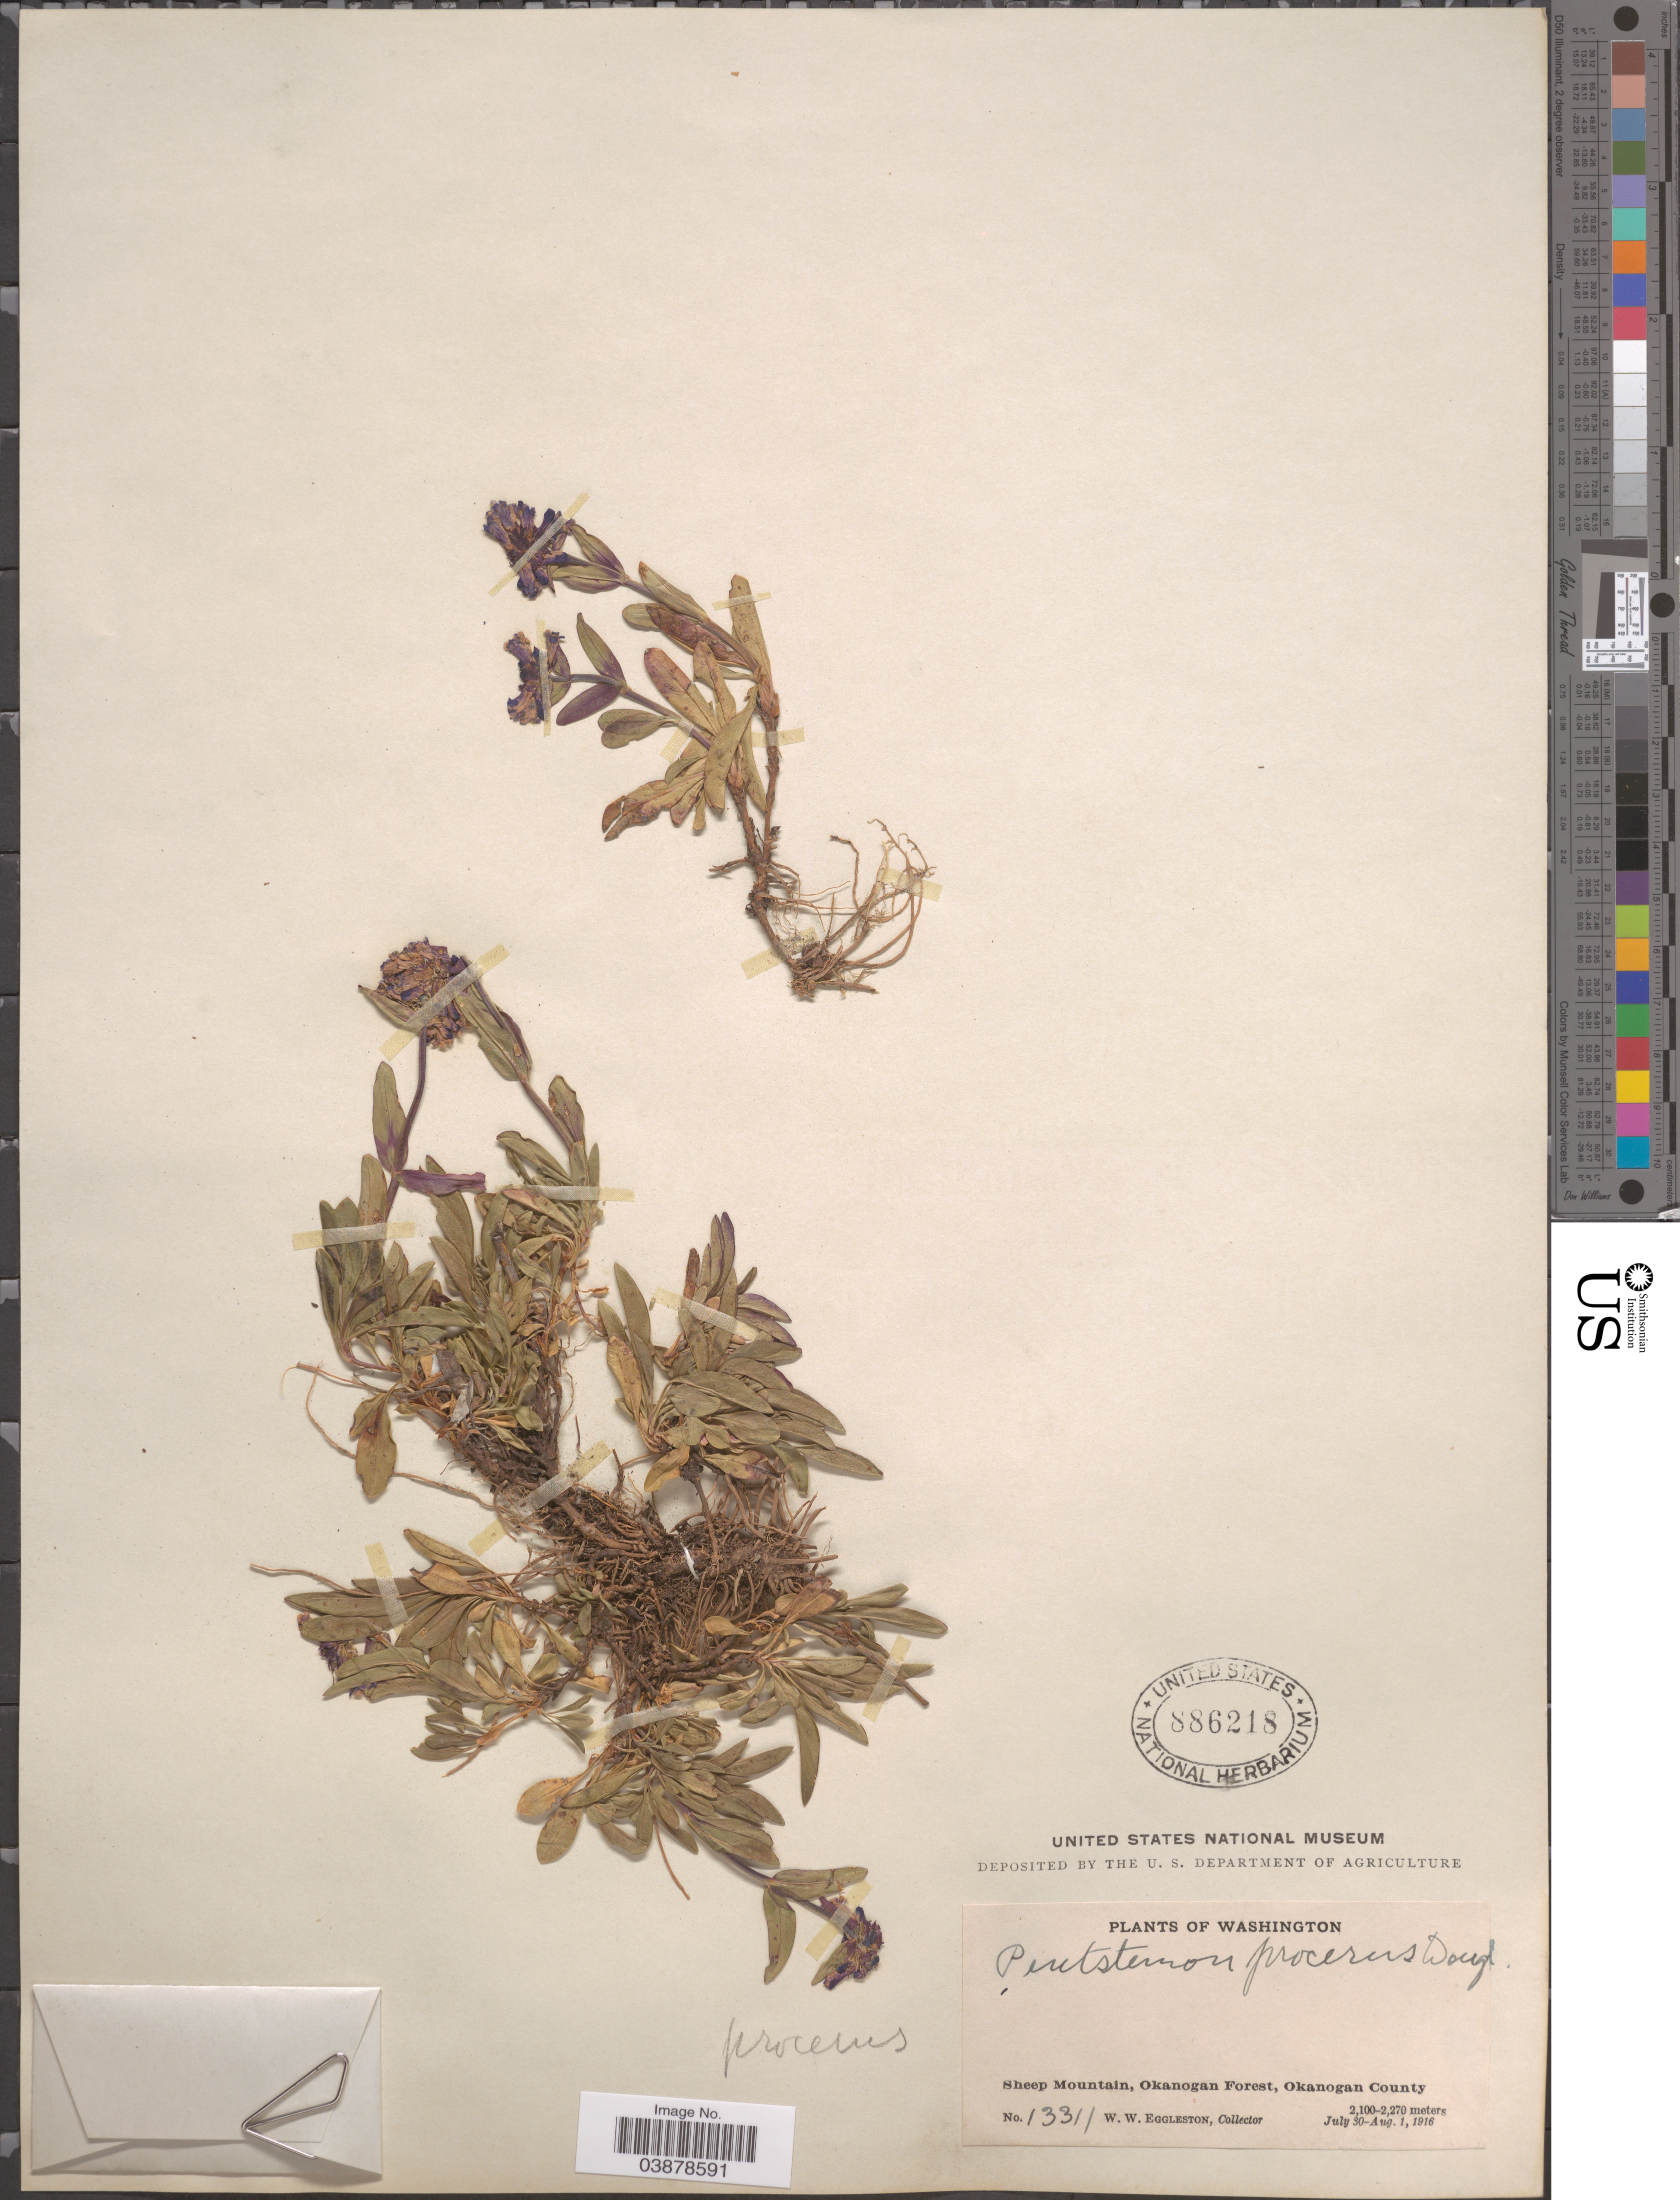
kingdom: Plantae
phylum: Tracheophyta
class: Magnoliopsida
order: Lamiales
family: Plantaginaceae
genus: Penstemon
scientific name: Penstemon tolmiei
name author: Hook.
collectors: W. W. Eggleston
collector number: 13311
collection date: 1916-07-30/1916-08-01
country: United States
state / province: Washington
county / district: Okanogan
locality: Sheep Mountain, Okanogan Forest, Okanogan County.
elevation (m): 2100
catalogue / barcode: US 886218